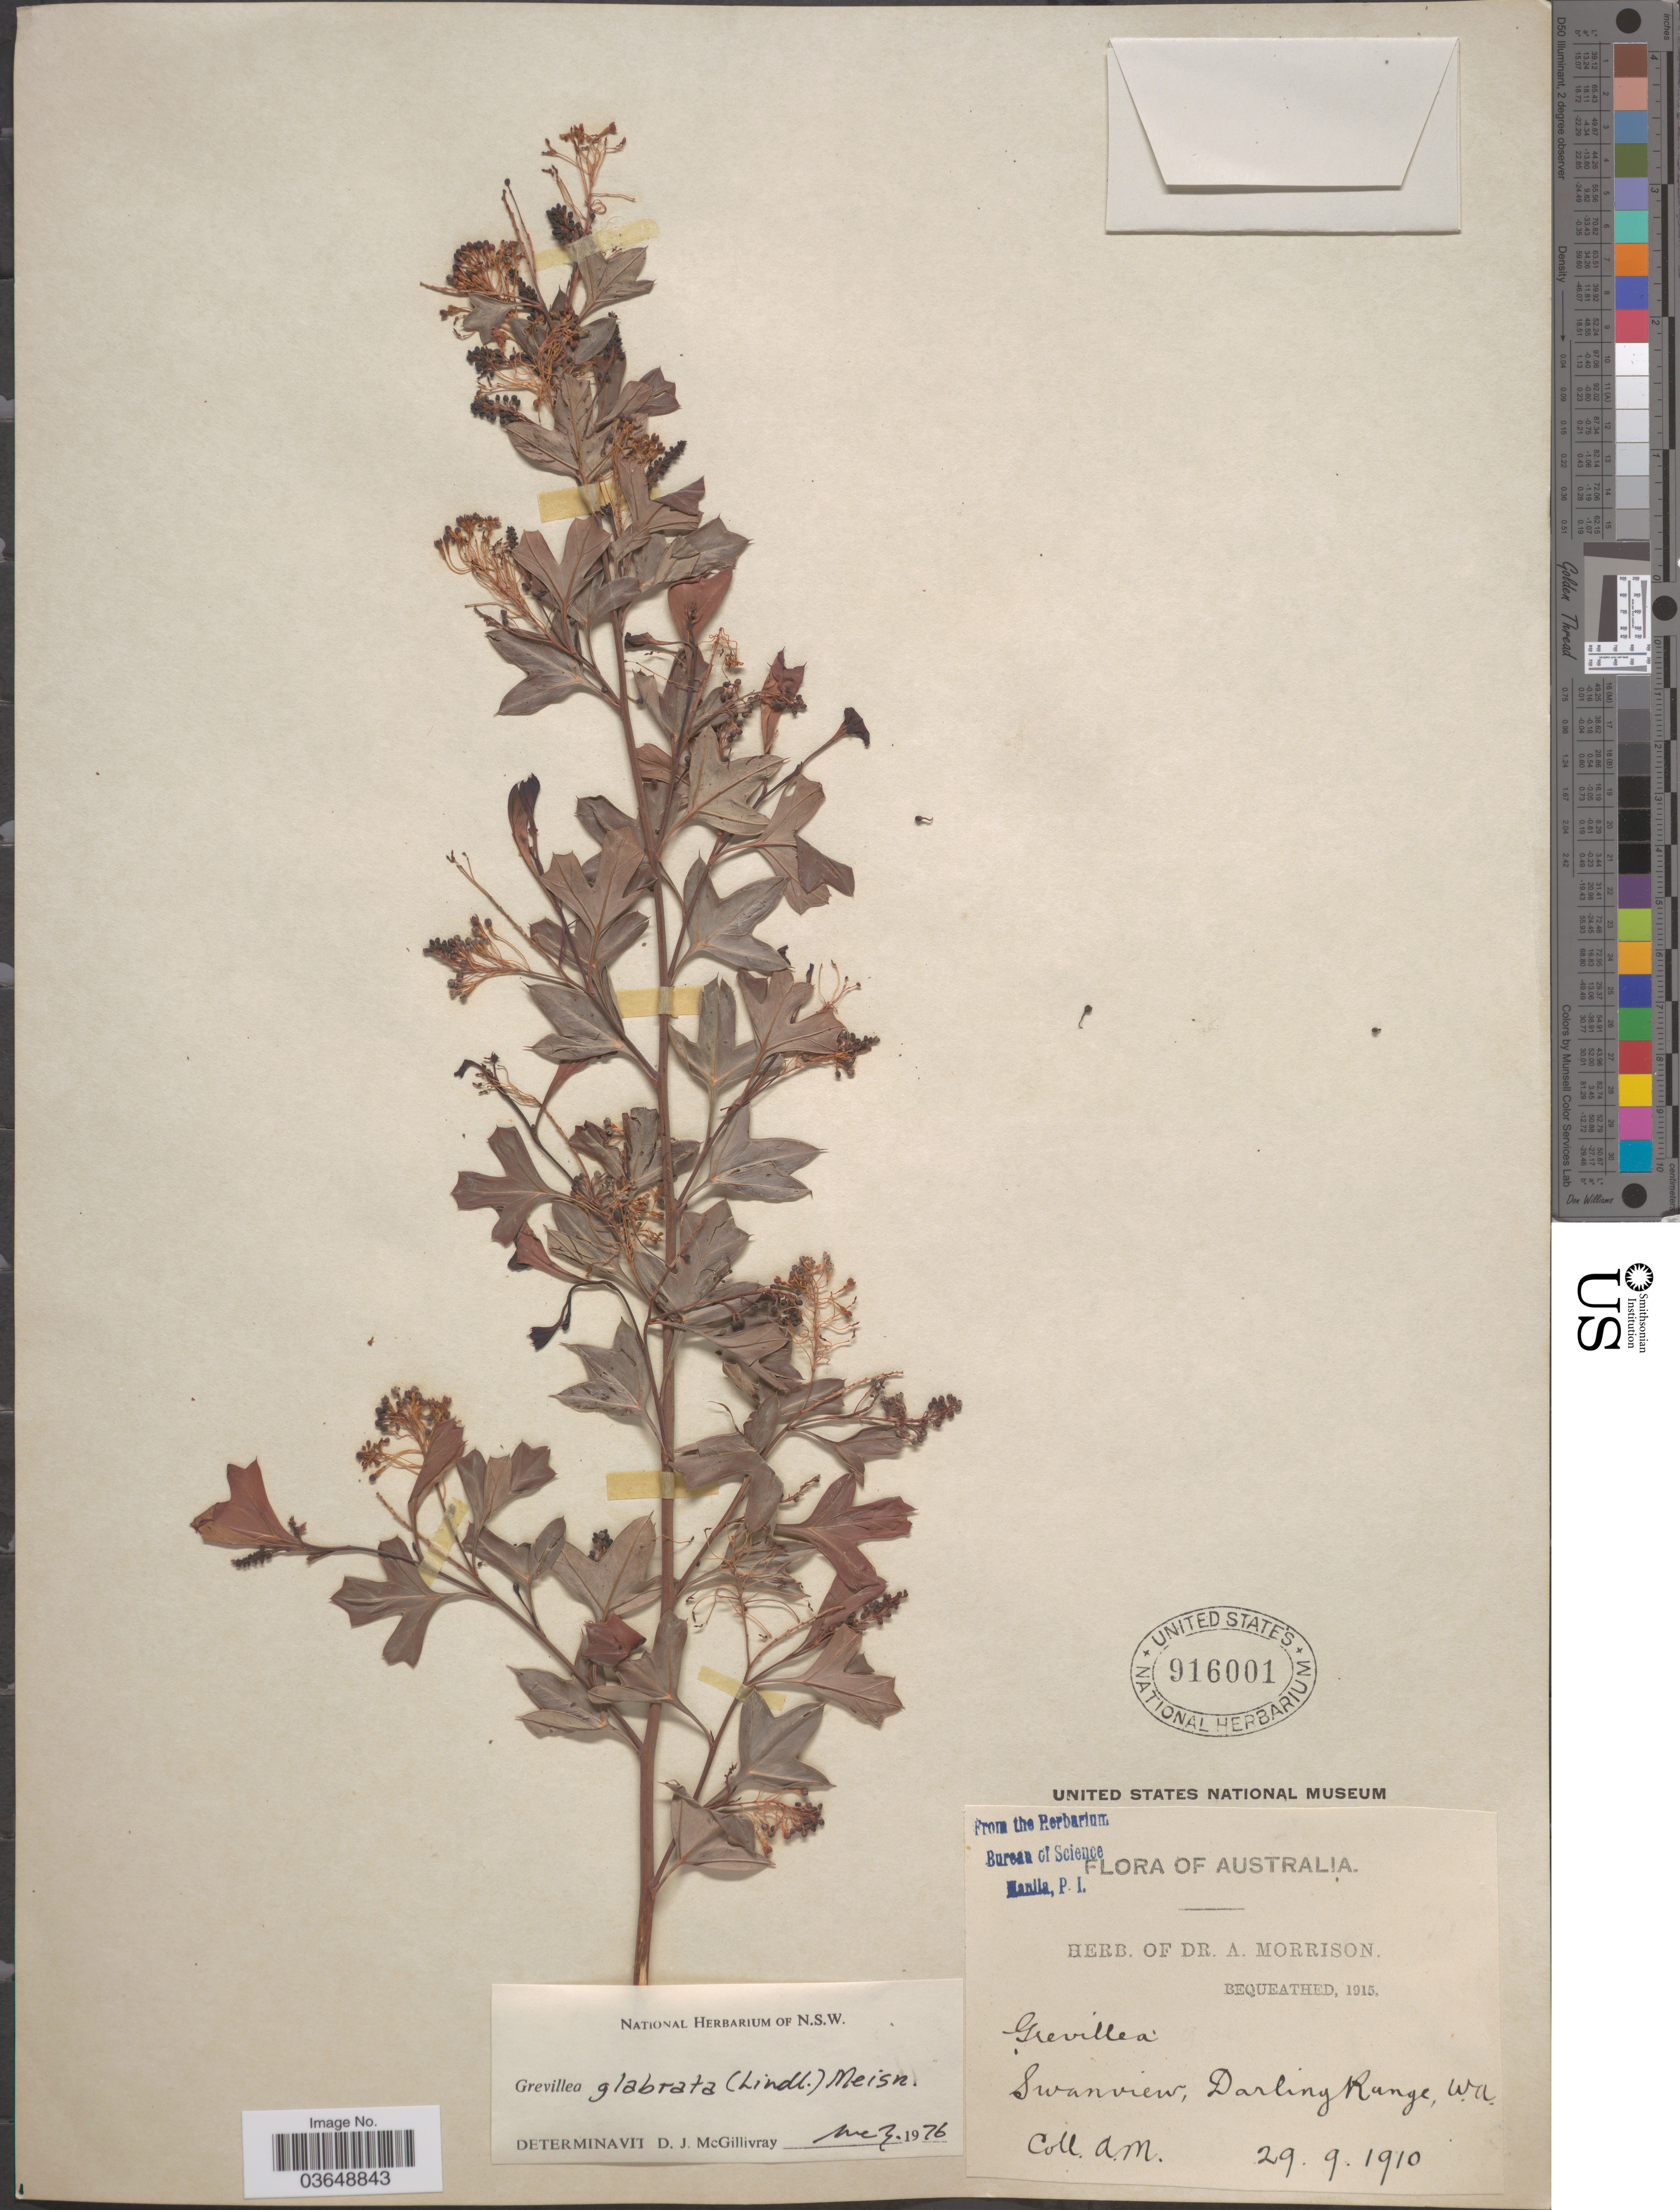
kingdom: Plantae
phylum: Tracheophyta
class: Magnoliopsida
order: Proteales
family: Proteaceae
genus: Grevillea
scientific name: Grevillea glabrata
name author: (Lindl.) Meisn.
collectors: A. Morrison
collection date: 1910-09-29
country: Australia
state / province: Western Australia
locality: Swanview, Darling Range.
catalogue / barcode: US 916001